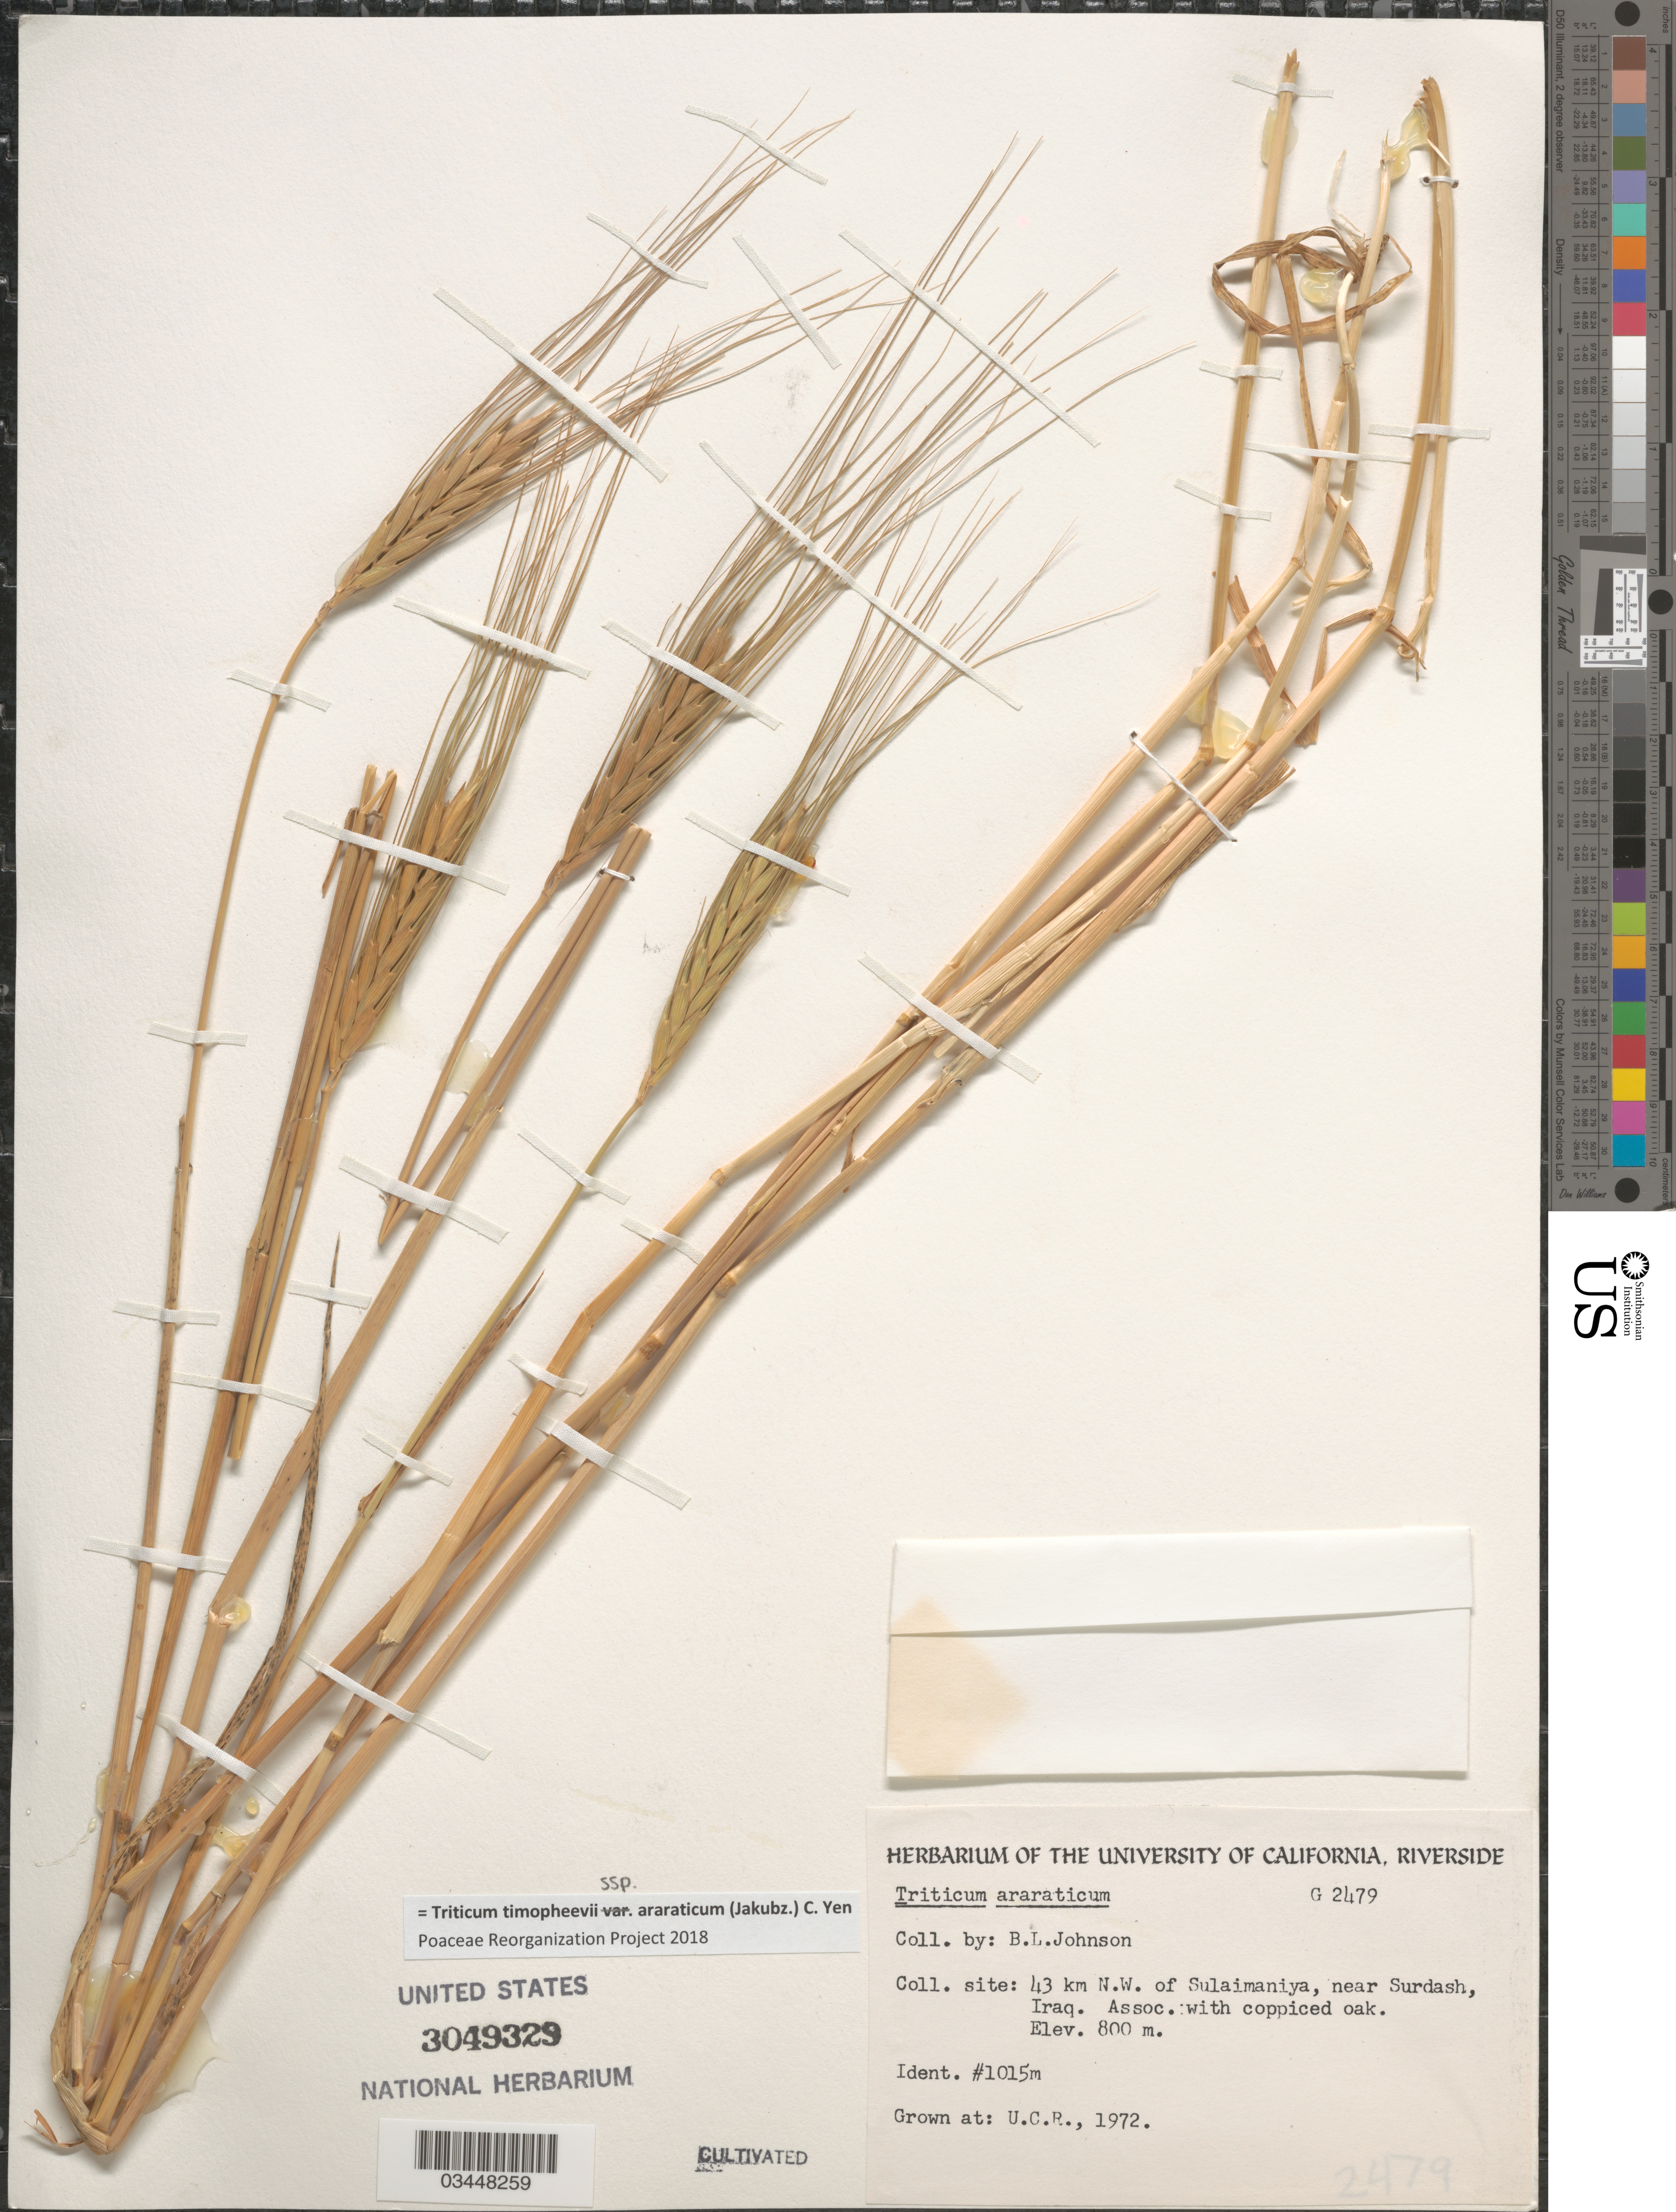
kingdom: Plantae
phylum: Tracheophyta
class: Liliopsida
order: Poales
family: Poaceae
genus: Triticum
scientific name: Triticum timopheevii subsp. araraticum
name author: (Jakubz.) C. Yen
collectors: ex herb. Univ. of California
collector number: G2479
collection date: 1972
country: United States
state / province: California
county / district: Riverside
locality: U.C.R.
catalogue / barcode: US 3049329